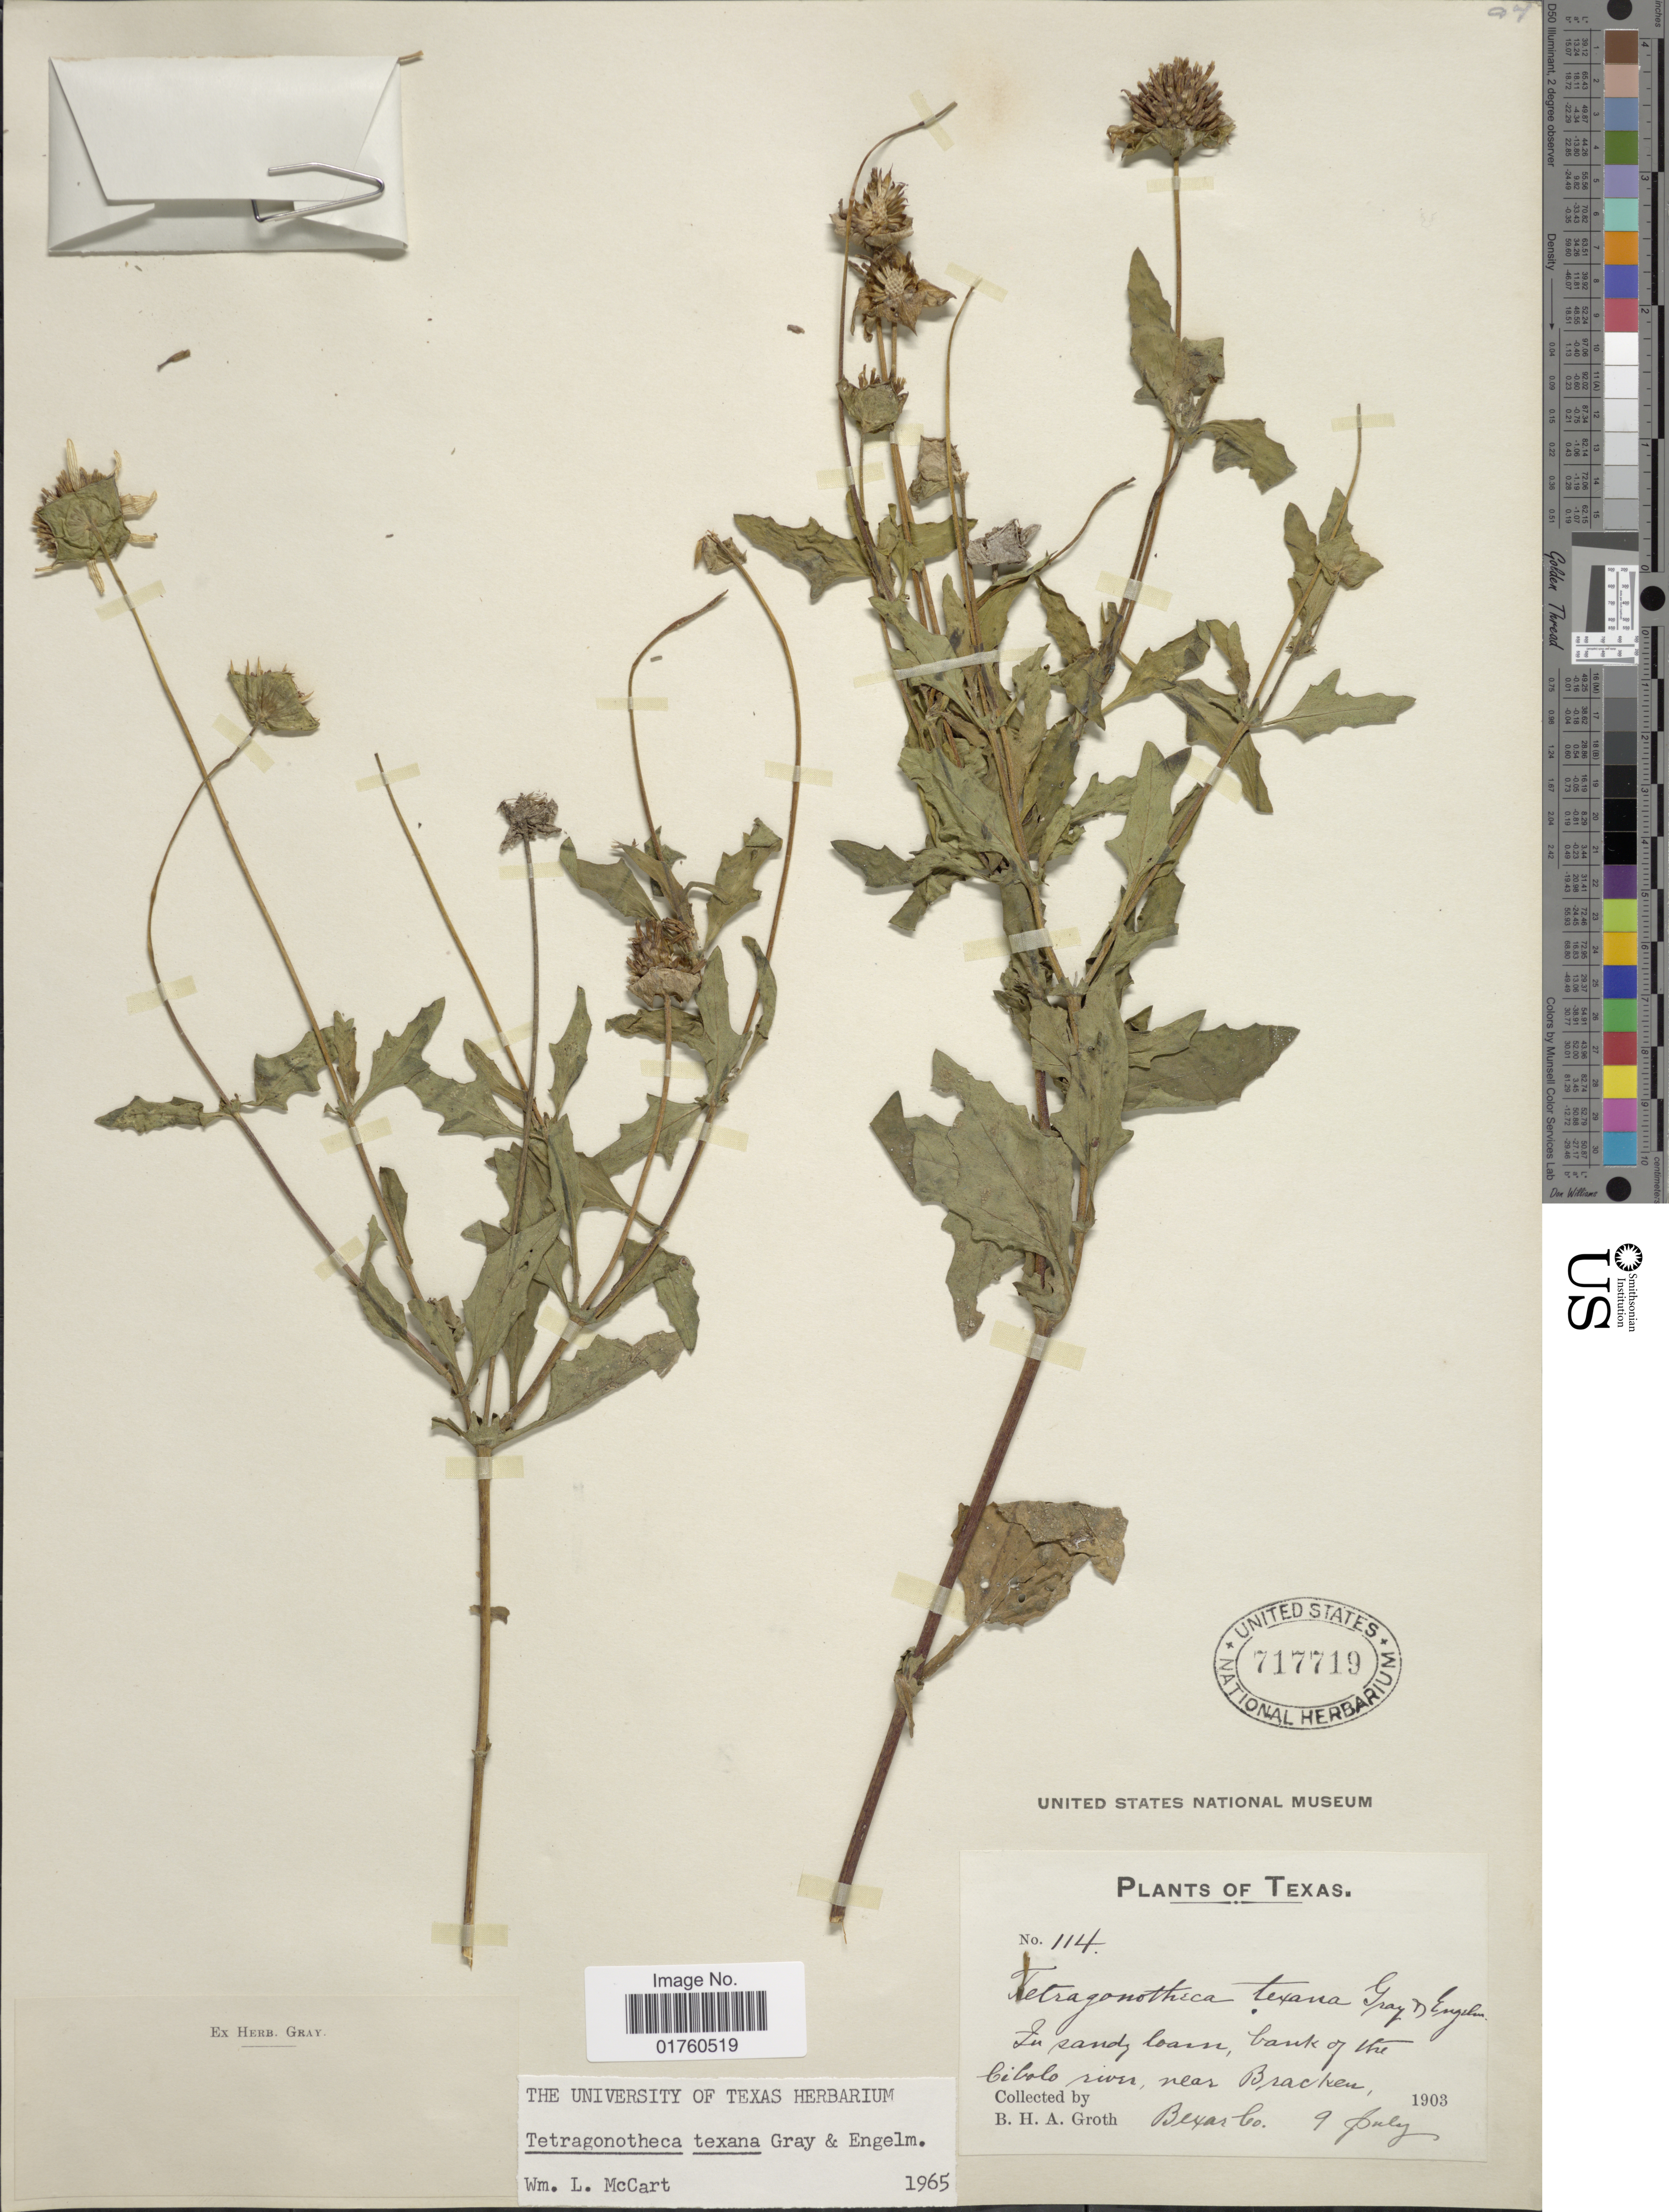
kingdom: Plantae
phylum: Tracheophyta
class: Magnoliopsida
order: Asterales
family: Asteraceae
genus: Tetragonotheca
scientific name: Tetragonotheca texana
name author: A. Gray & Engelm.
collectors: B. Groth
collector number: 114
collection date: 1903-07-09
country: United States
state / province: Texas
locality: Bank of the Cibolo river, near Bracken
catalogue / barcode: US 717719